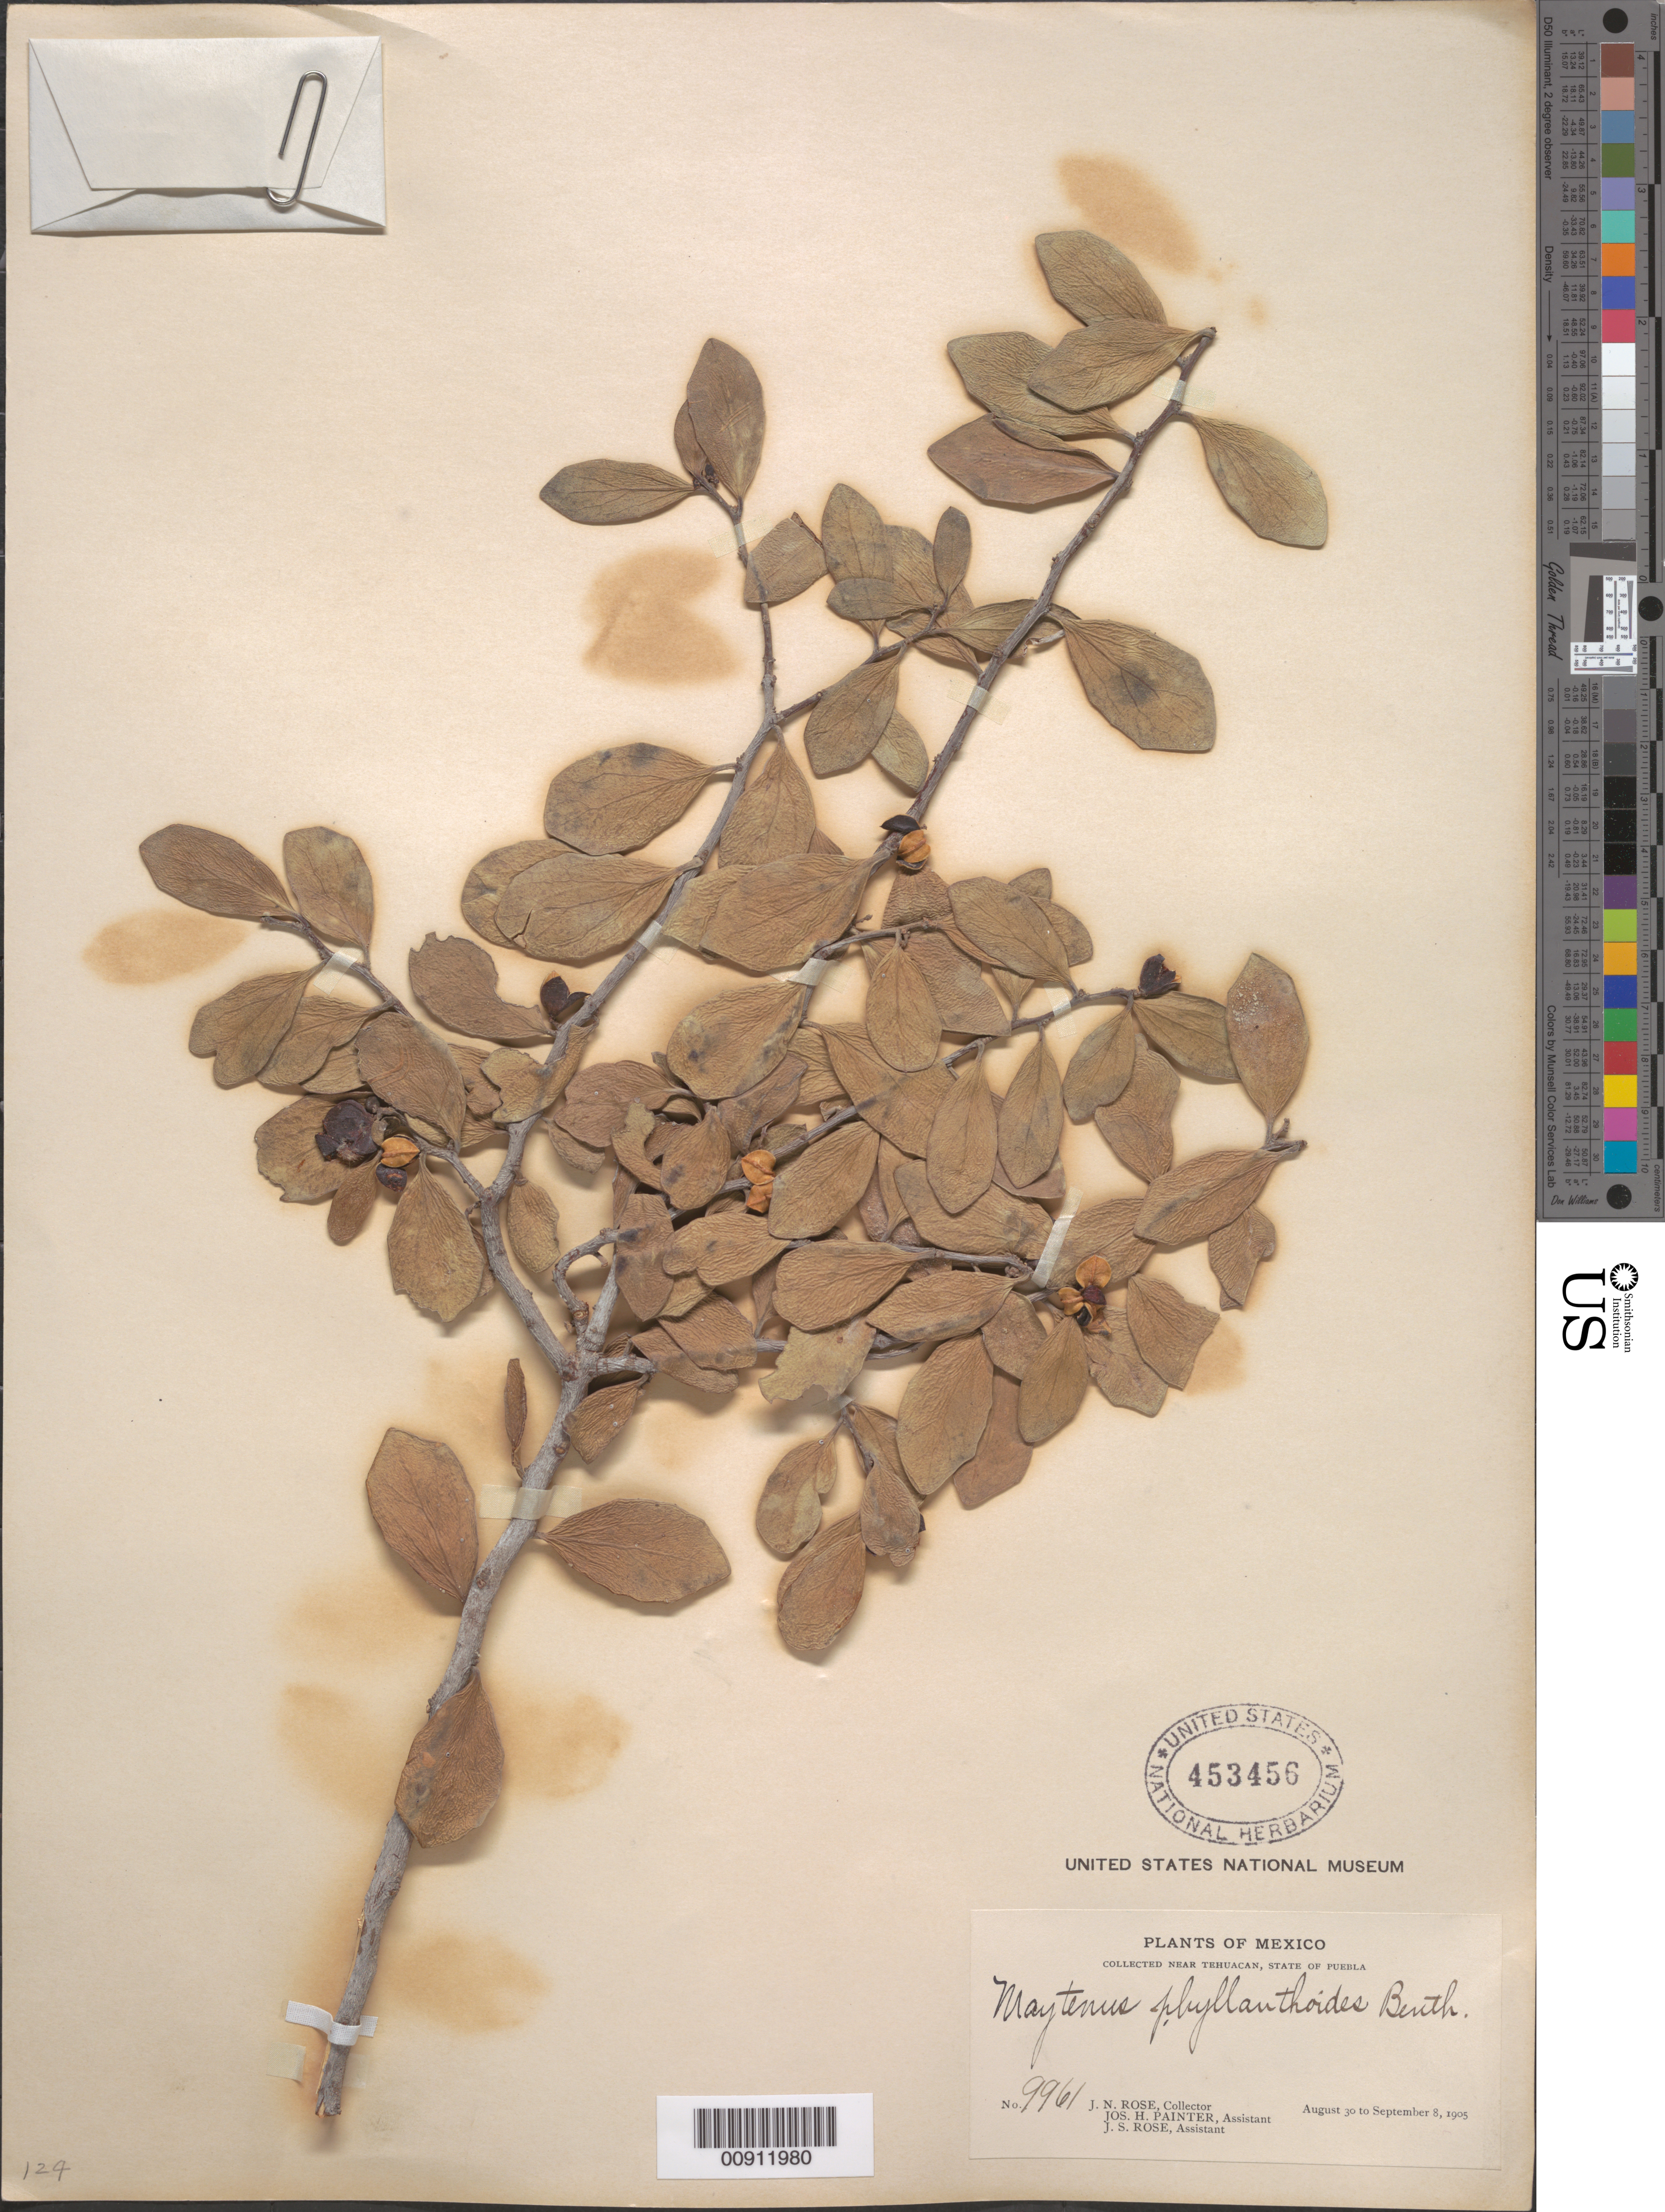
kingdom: Plantae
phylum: Tracheophyta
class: Magnoliopsida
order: Celastrales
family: Celastraceae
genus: Tricerma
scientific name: Tricerma phyllanthoides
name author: (Benth.) Lundell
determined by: Strong, Mark T., (BOT), Smithsonian Institution - National Museum of Natural History (UNITED STATES)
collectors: J. N. Rose, J. H. Painter & J. S. Rose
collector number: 9961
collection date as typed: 30 Aug 1905 to 08 Sep 1905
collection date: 1905-08-30/1905-09-08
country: Mexico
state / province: Puebla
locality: Near Tehuacán, State of Puebla.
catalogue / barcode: US 453456